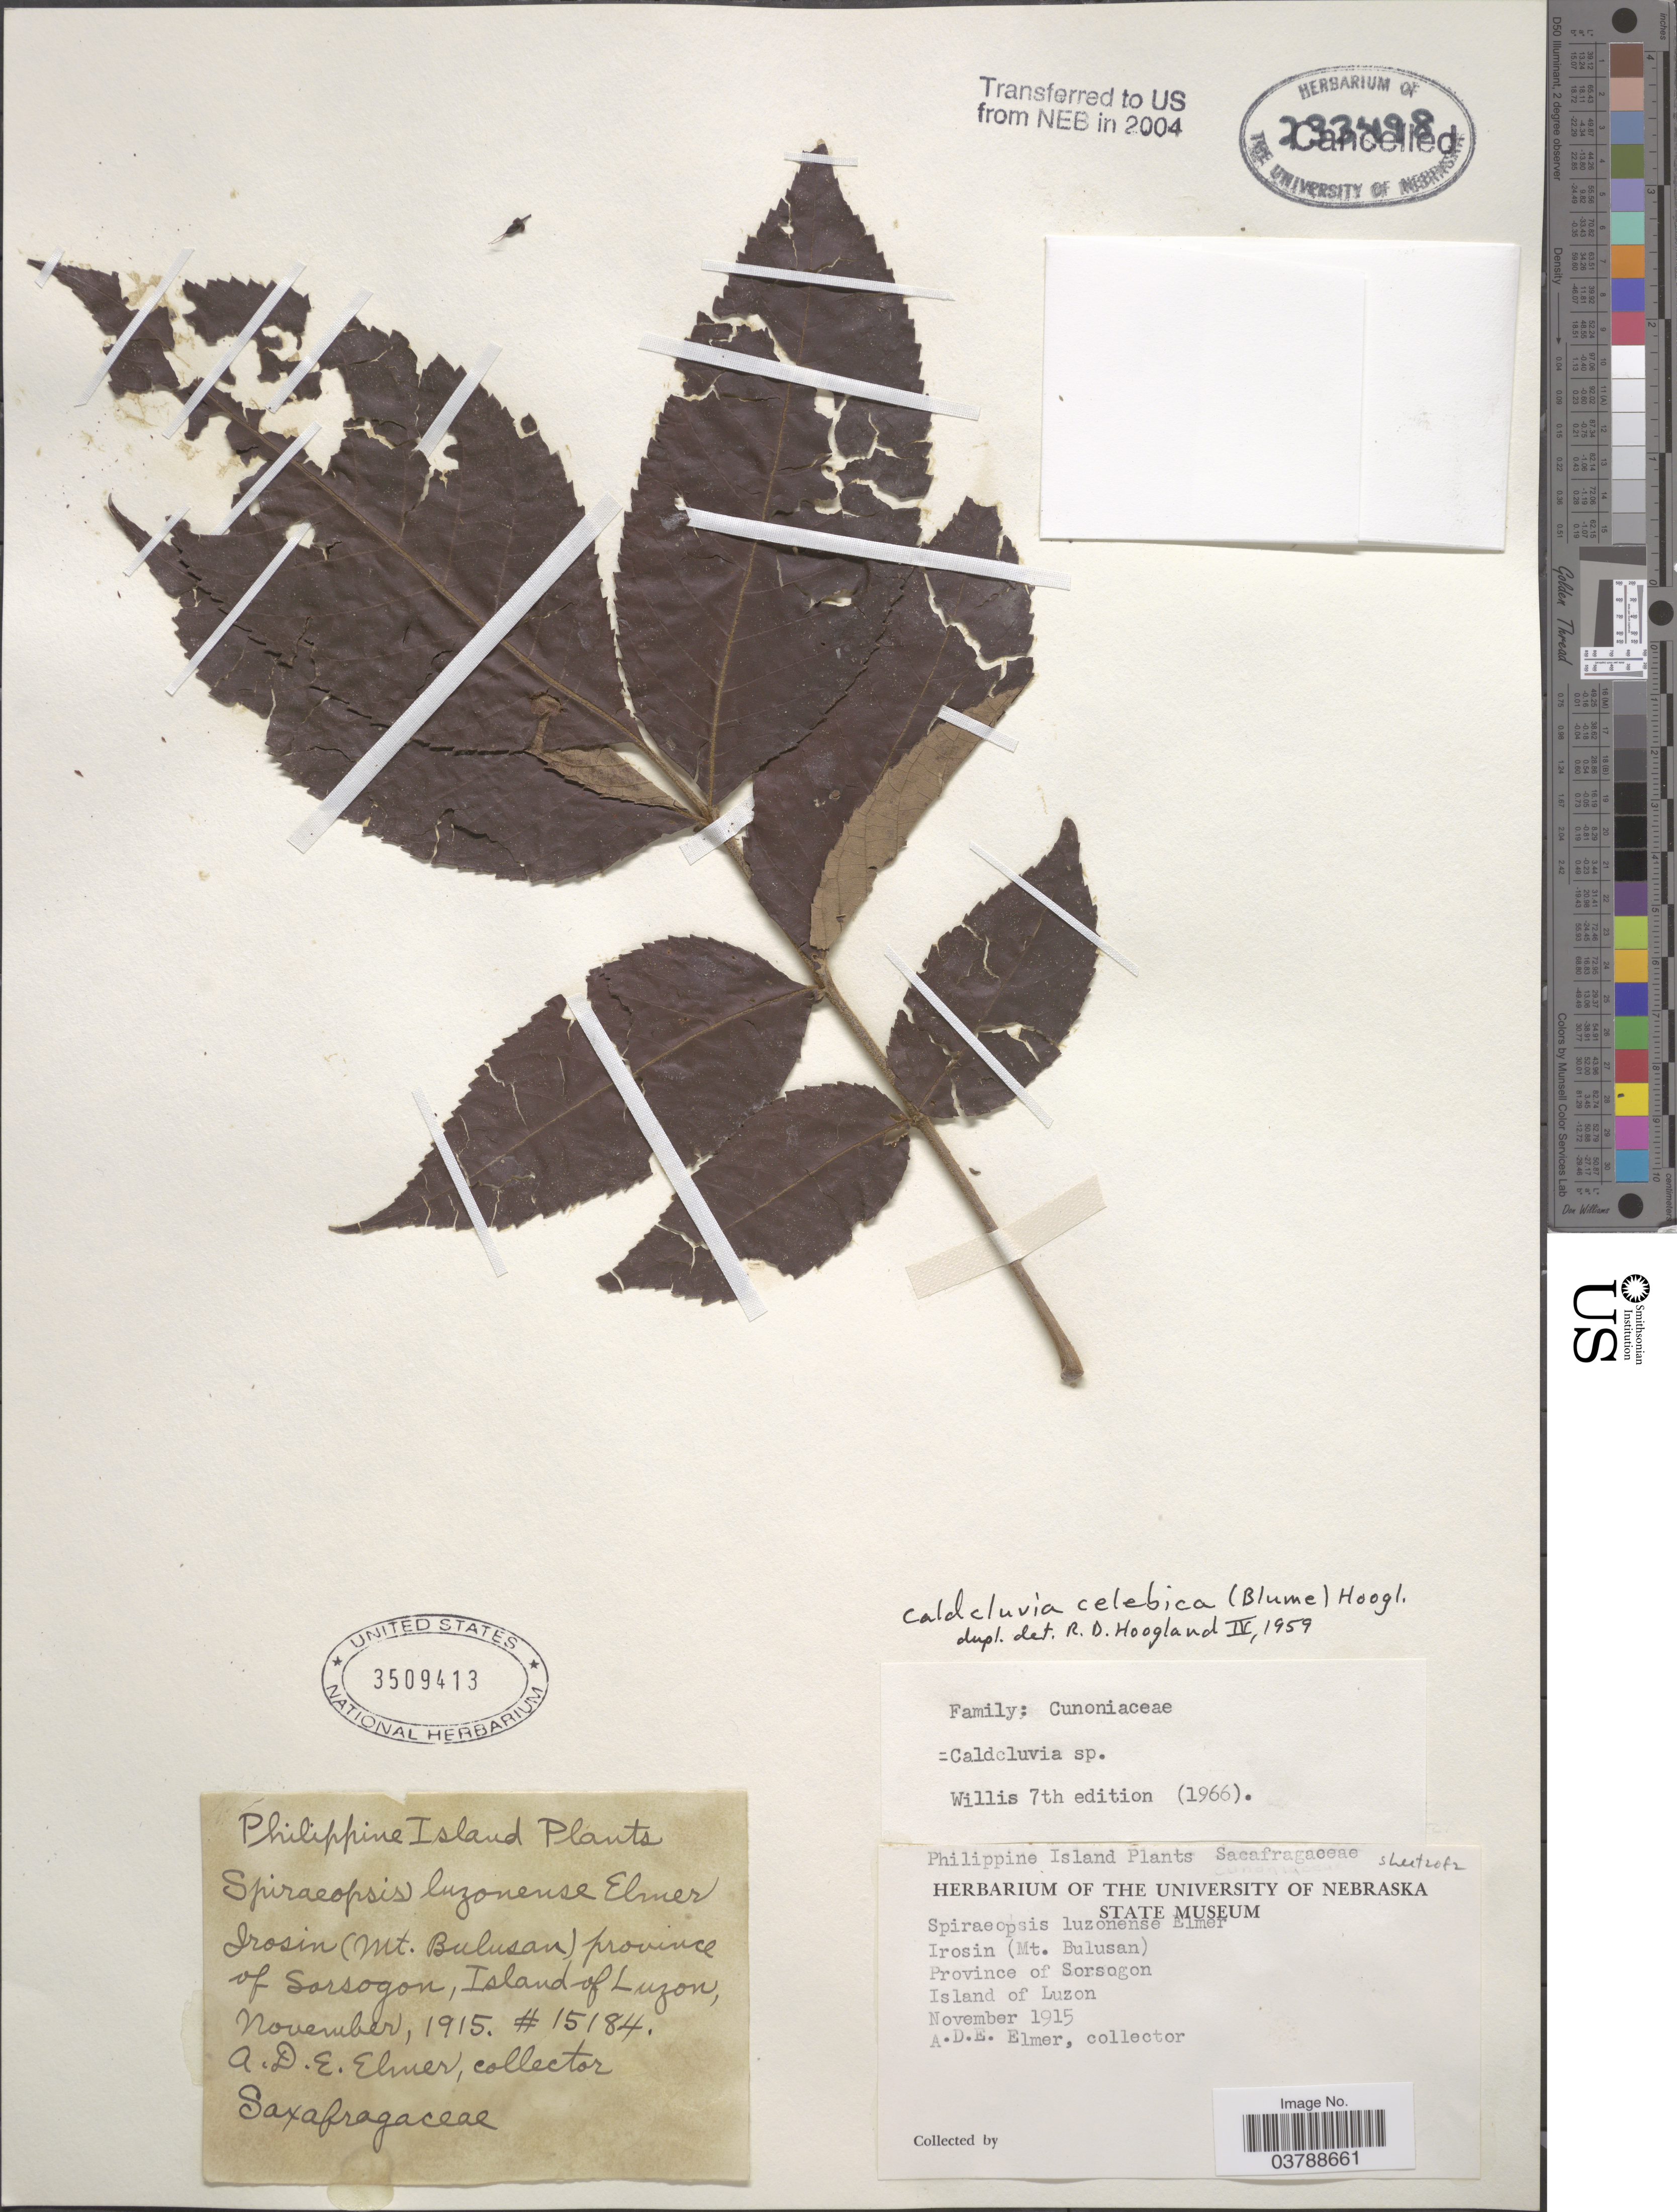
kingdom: Plantae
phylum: Tracheophyta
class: Magnoliopsida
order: Oxalidales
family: Cunoniaceae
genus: Caldcluvia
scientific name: Caldcluvia celebica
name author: (Blume) Hoogland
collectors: A. D. E. Elmer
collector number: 15184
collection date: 1915-11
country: Philippines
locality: Philippine Island. Irosin ( Mt. Bulusan), Province of Sorsogon. Island of Luzon.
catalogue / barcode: US 3509413